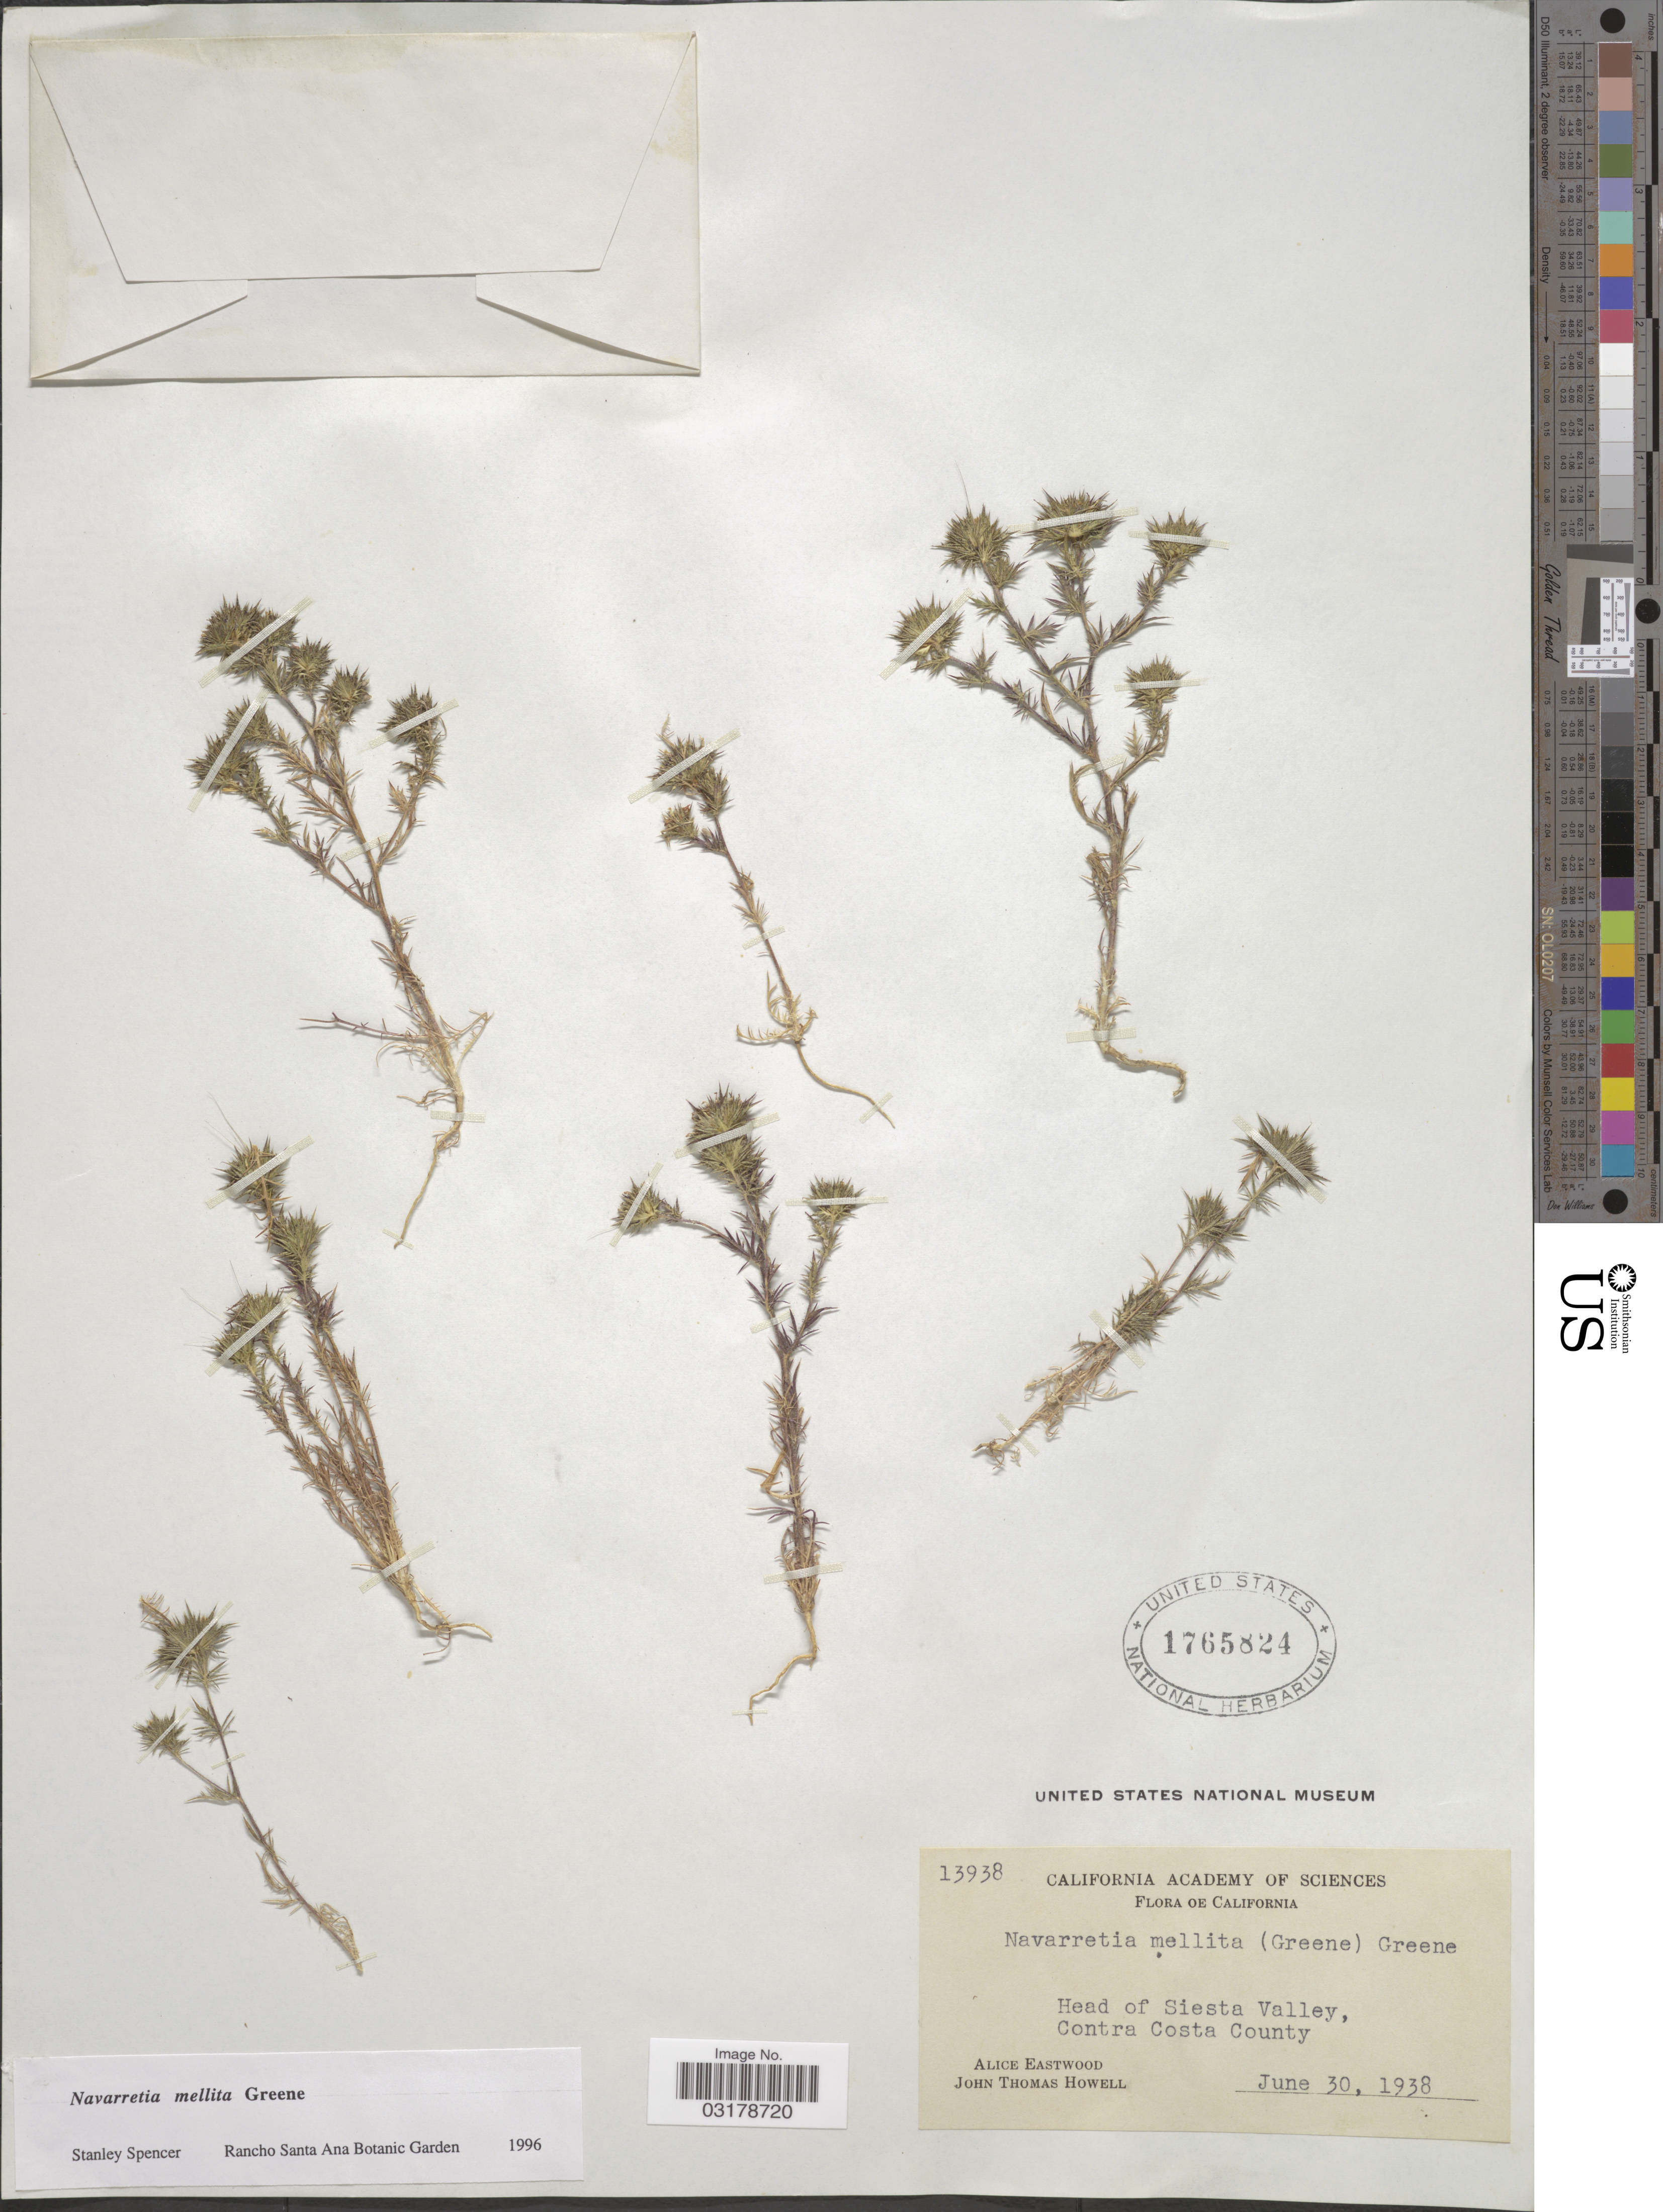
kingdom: Plantae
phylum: Tracheophyta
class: Magnoliopsida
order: Ericales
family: Polemoniaceae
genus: Navarretia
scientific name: Navarretia mellita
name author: Greene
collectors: A. Eastwood & J. T. Howell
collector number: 13938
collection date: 1938-06-30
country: United States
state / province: California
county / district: Contra Costa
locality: Head of Siesta Valley, Contra Costa County.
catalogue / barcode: US 1765824